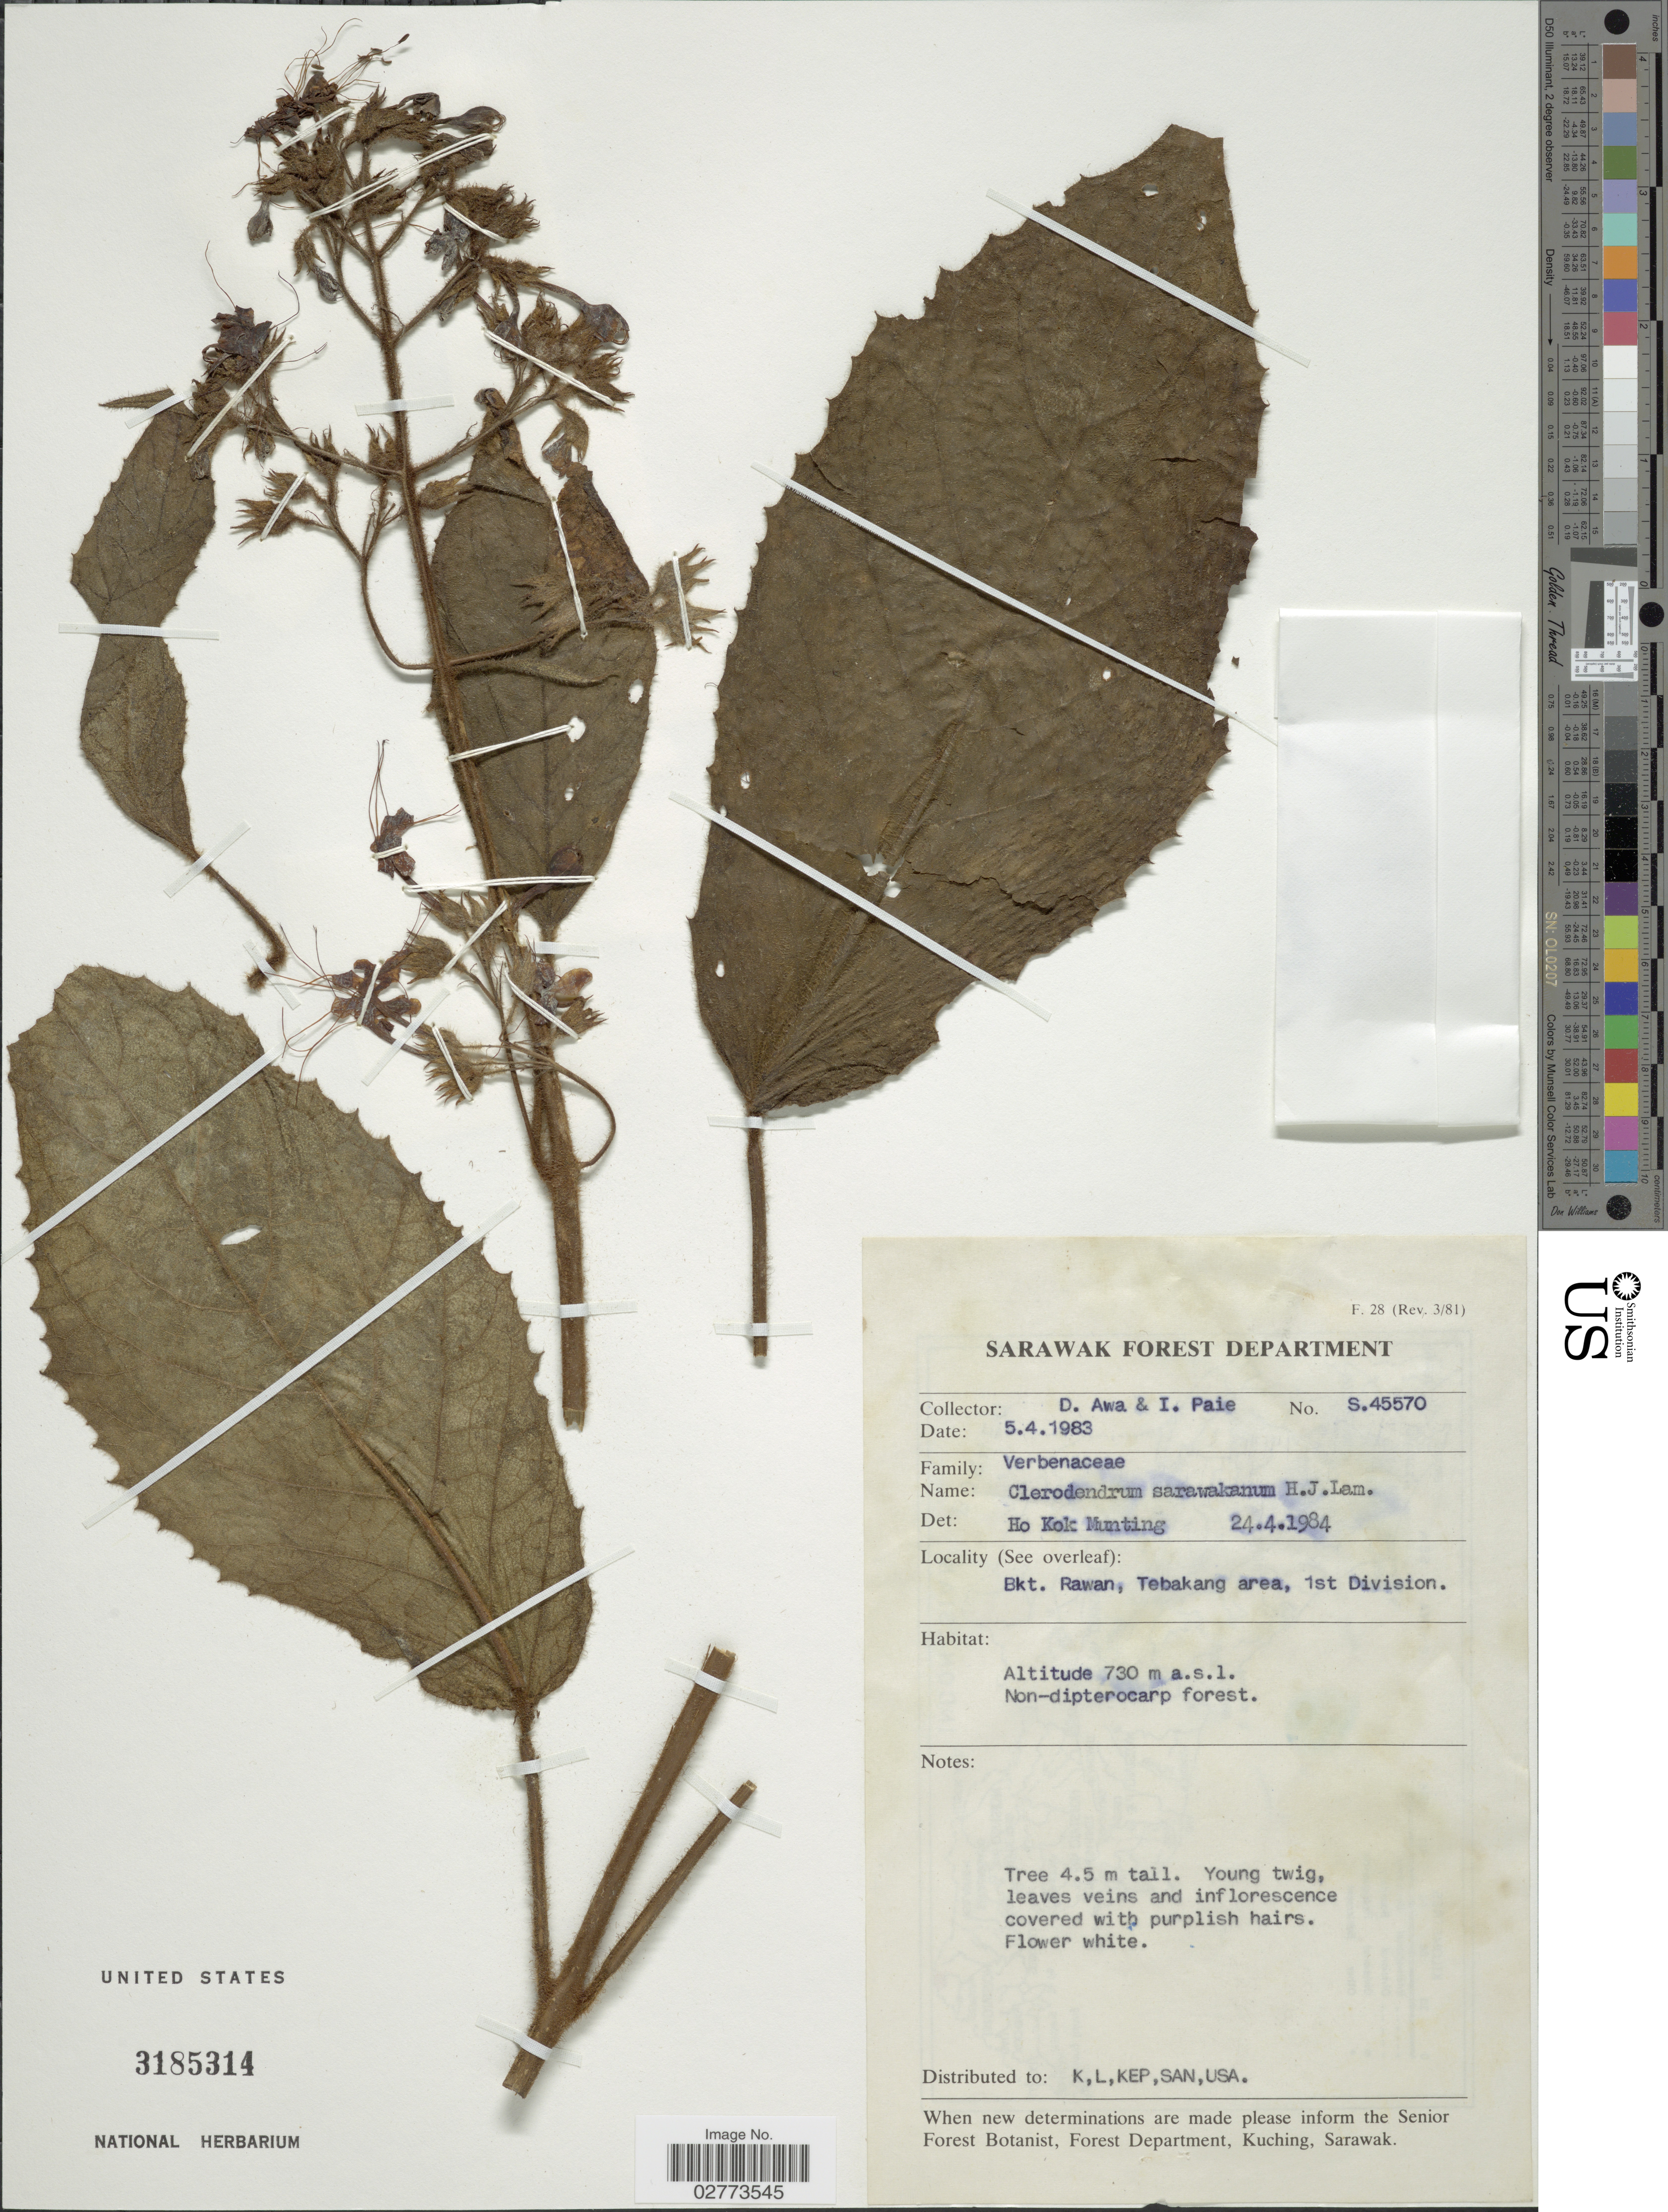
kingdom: Plantae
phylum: Tracheophyta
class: Magnoliopsida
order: Lamiales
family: Lamiaceae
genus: Clerodendrum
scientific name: Clerodendrum sarawakanum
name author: H.J. Lam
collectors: D. Awa & I. Paie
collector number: S.45570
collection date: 1983-04-05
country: Malaysia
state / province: Sarawak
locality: Bkt. Rawanm Tebakang area, 1st Division.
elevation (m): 730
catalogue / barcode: US 3185314